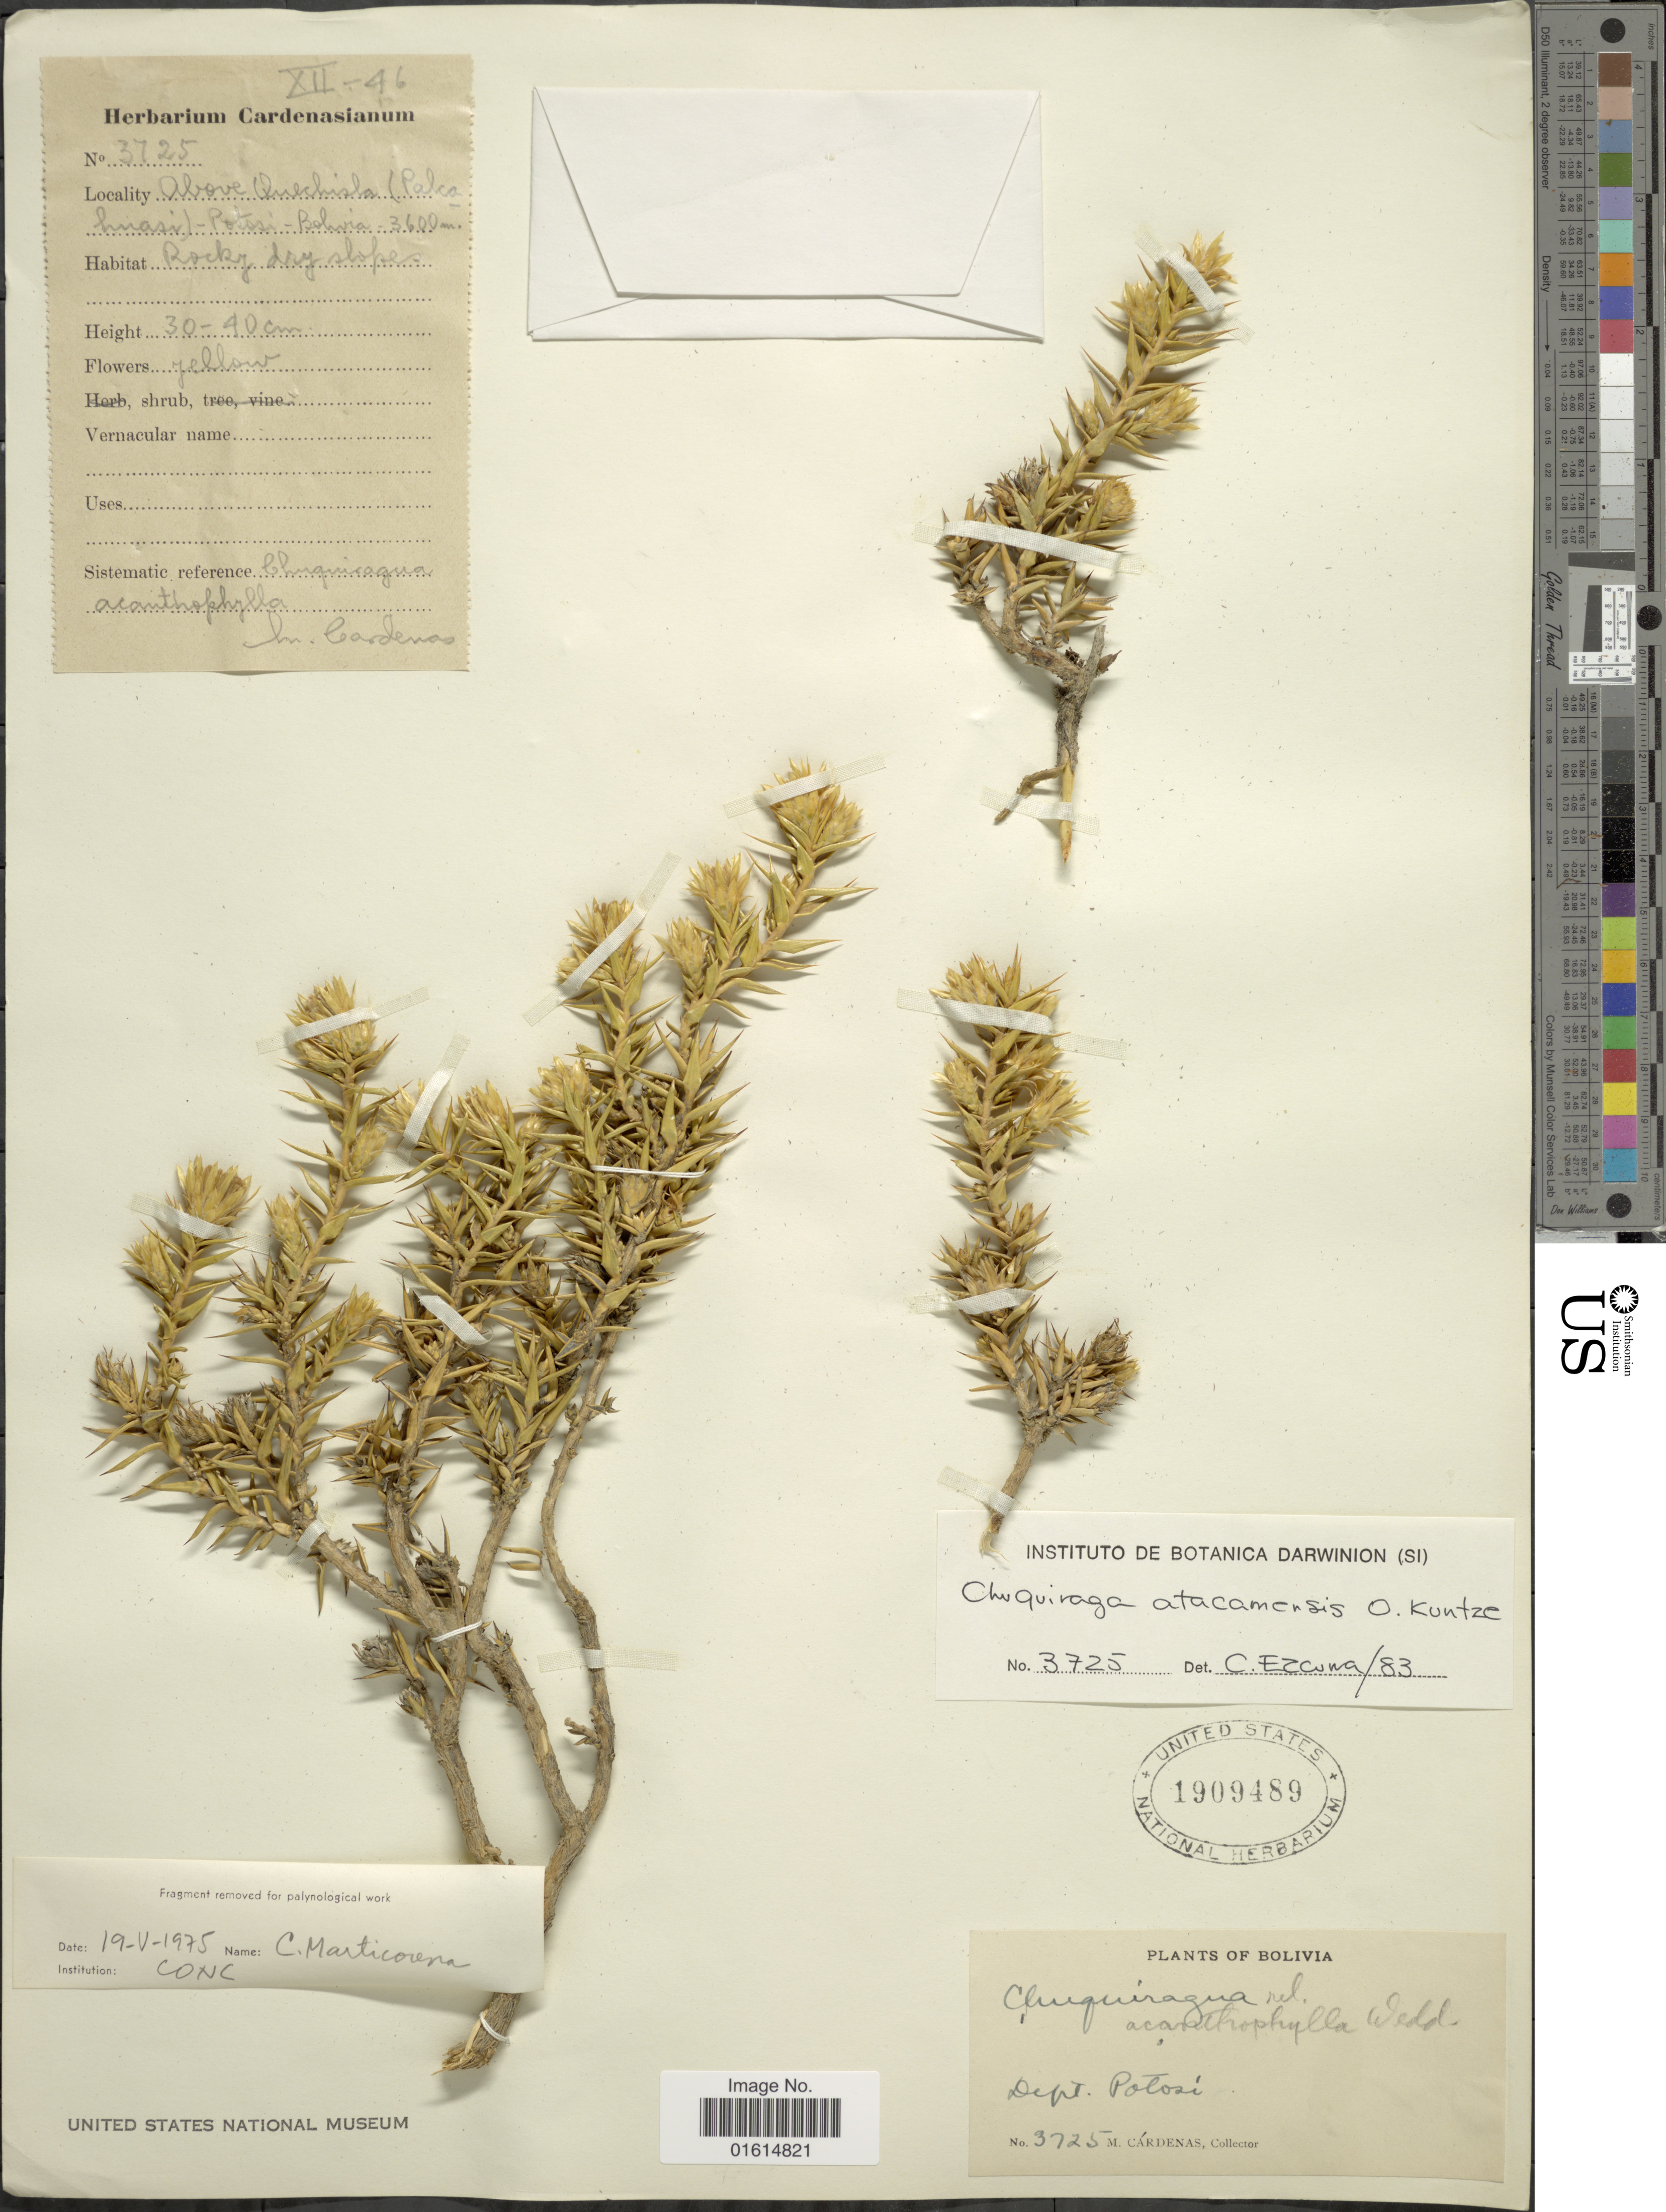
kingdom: Plantae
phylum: Tracheophyta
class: Magnoliopsida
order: Asterales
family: Asteraceae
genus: Chuquiraga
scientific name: Chuquiraga atacamensis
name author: Kuntze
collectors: M. Cárdenas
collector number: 3725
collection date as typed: Transcribed d/m/y: /12/46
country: Bolivia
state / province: Potosi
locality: Above Quechisla (Palcahuasi) Potosi.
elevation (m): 3600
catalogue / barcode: US 1909489